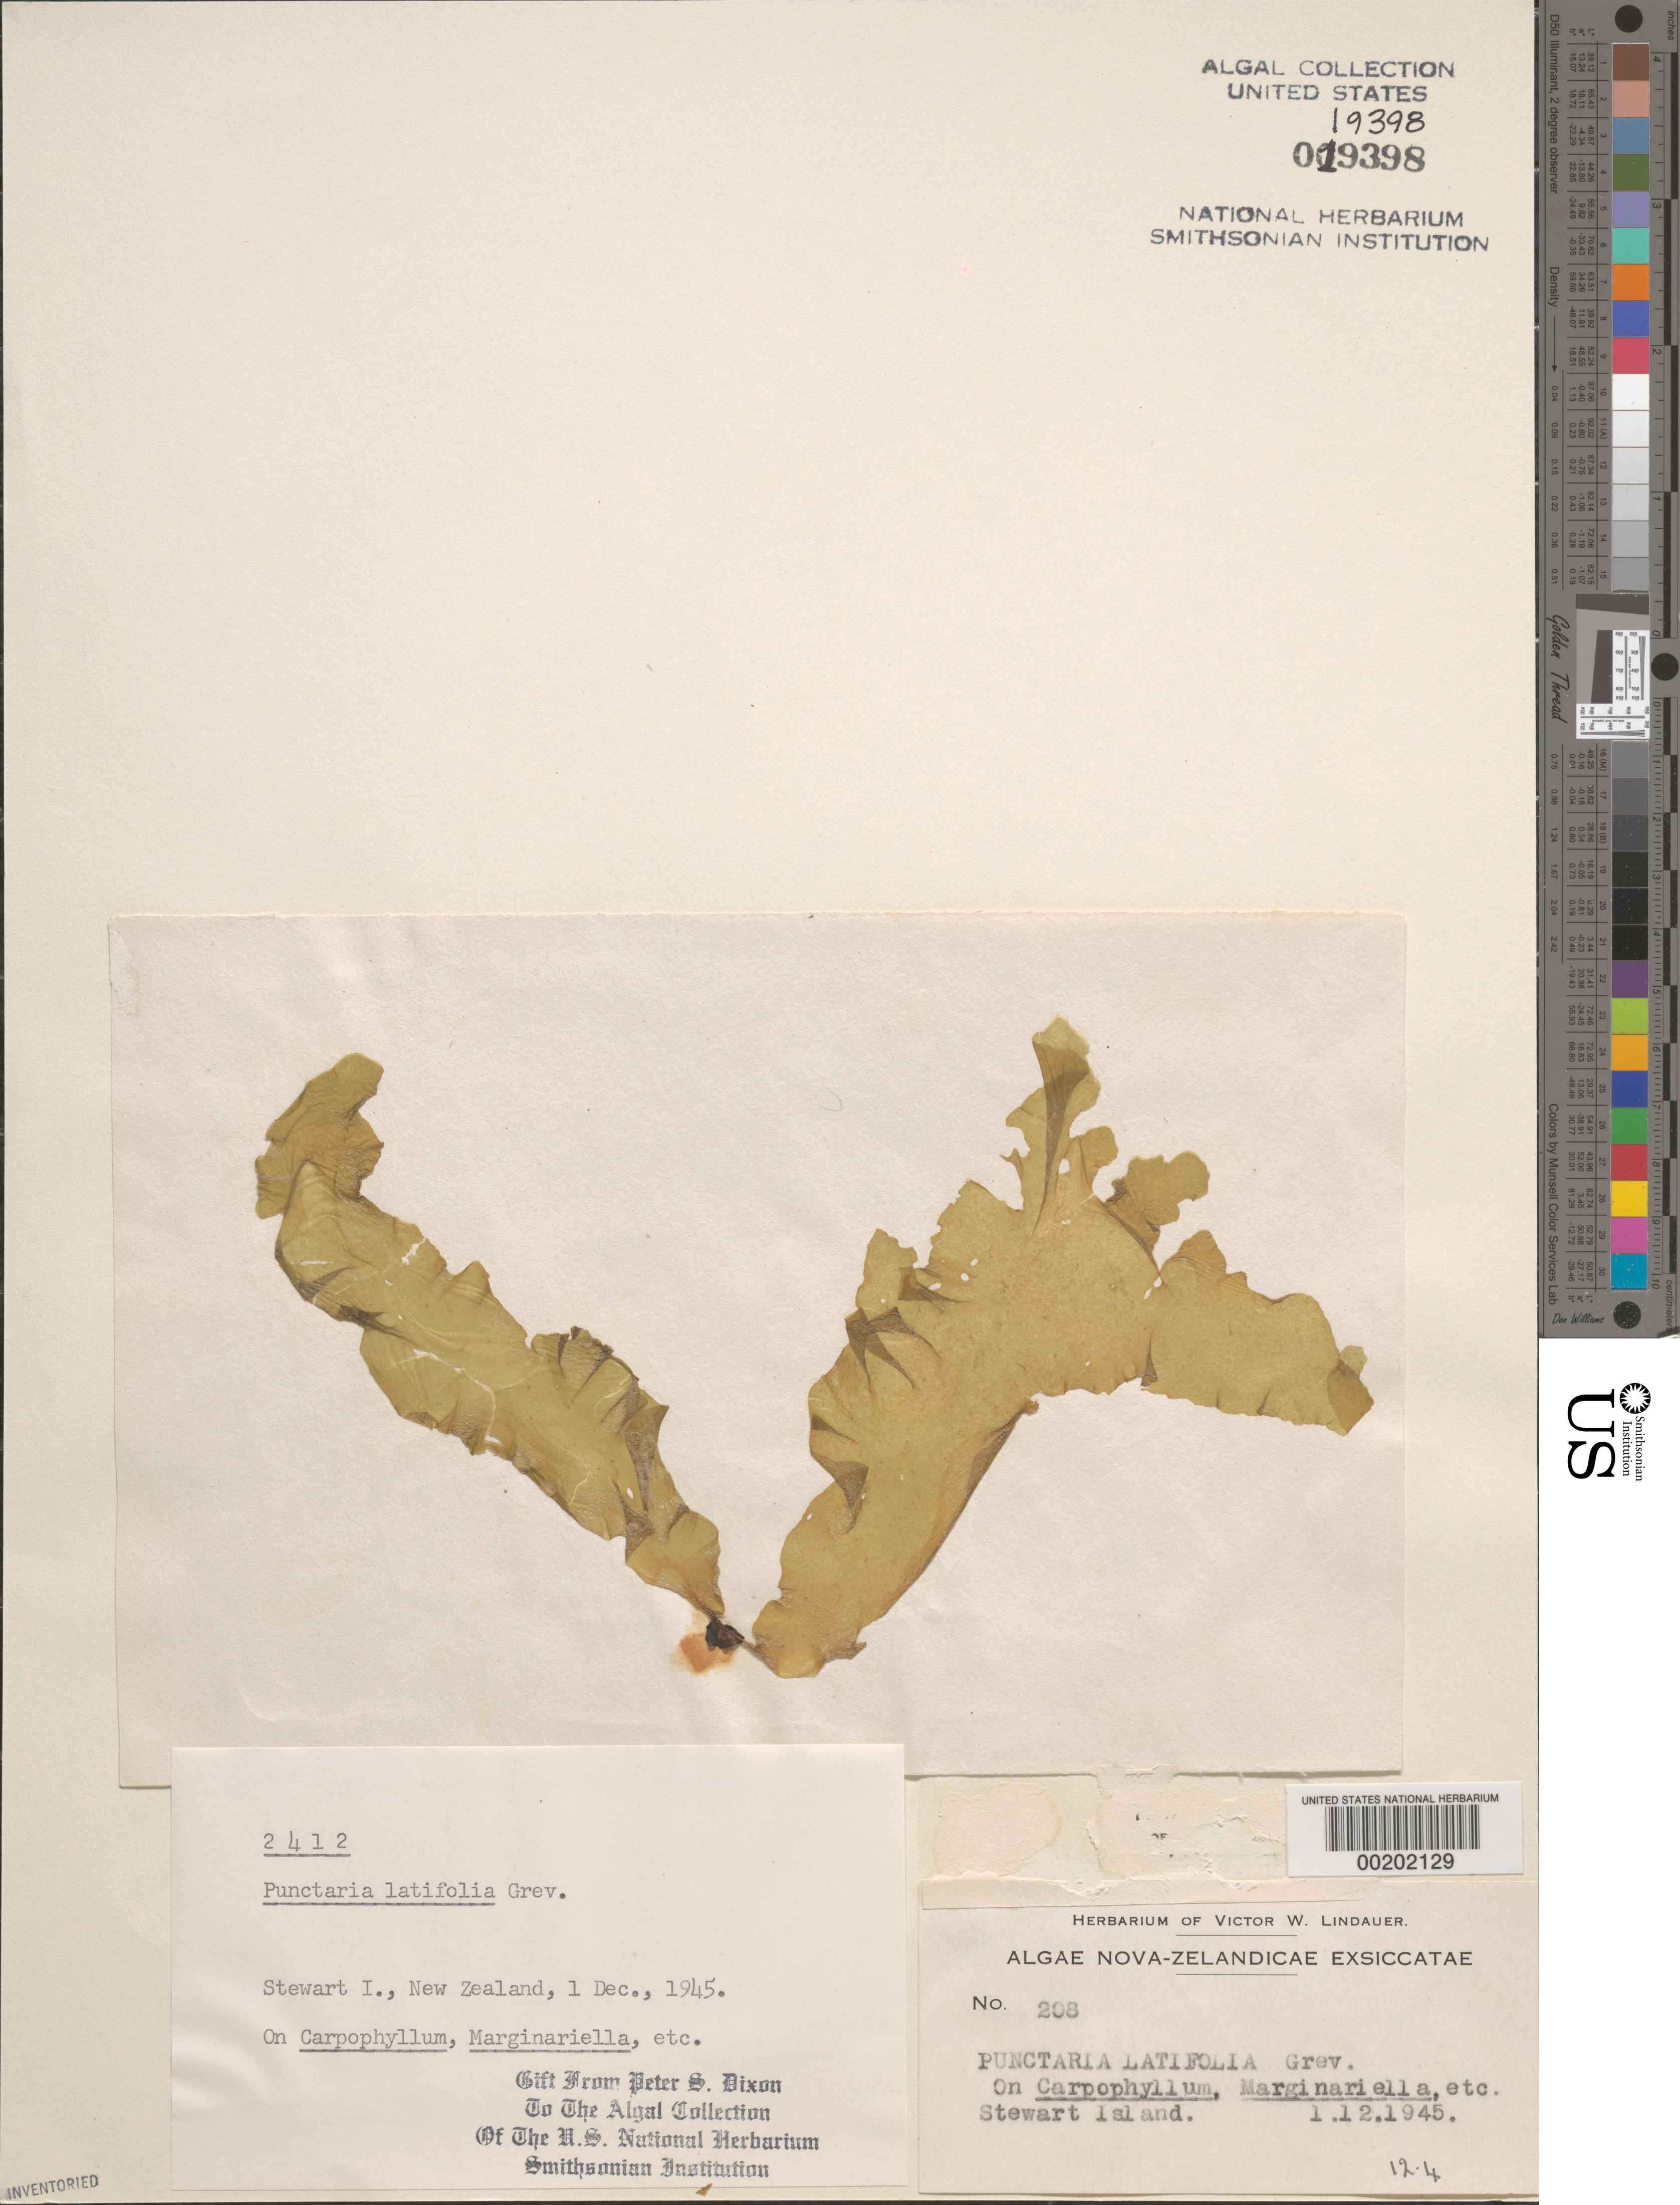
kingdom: Chromista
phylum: Ochrophyta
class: Phaeophyceae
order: Dictyosiphonales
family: Punctariaceae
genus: Punctaria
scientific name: Punctaria latifolia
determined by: Dixon, P. S.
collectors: V. Lindauer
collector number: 208 & PSD 2412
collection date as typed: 01 Dec 1945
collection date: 1945-12-01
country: New Zealand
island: Stewart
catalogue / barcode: US 19398